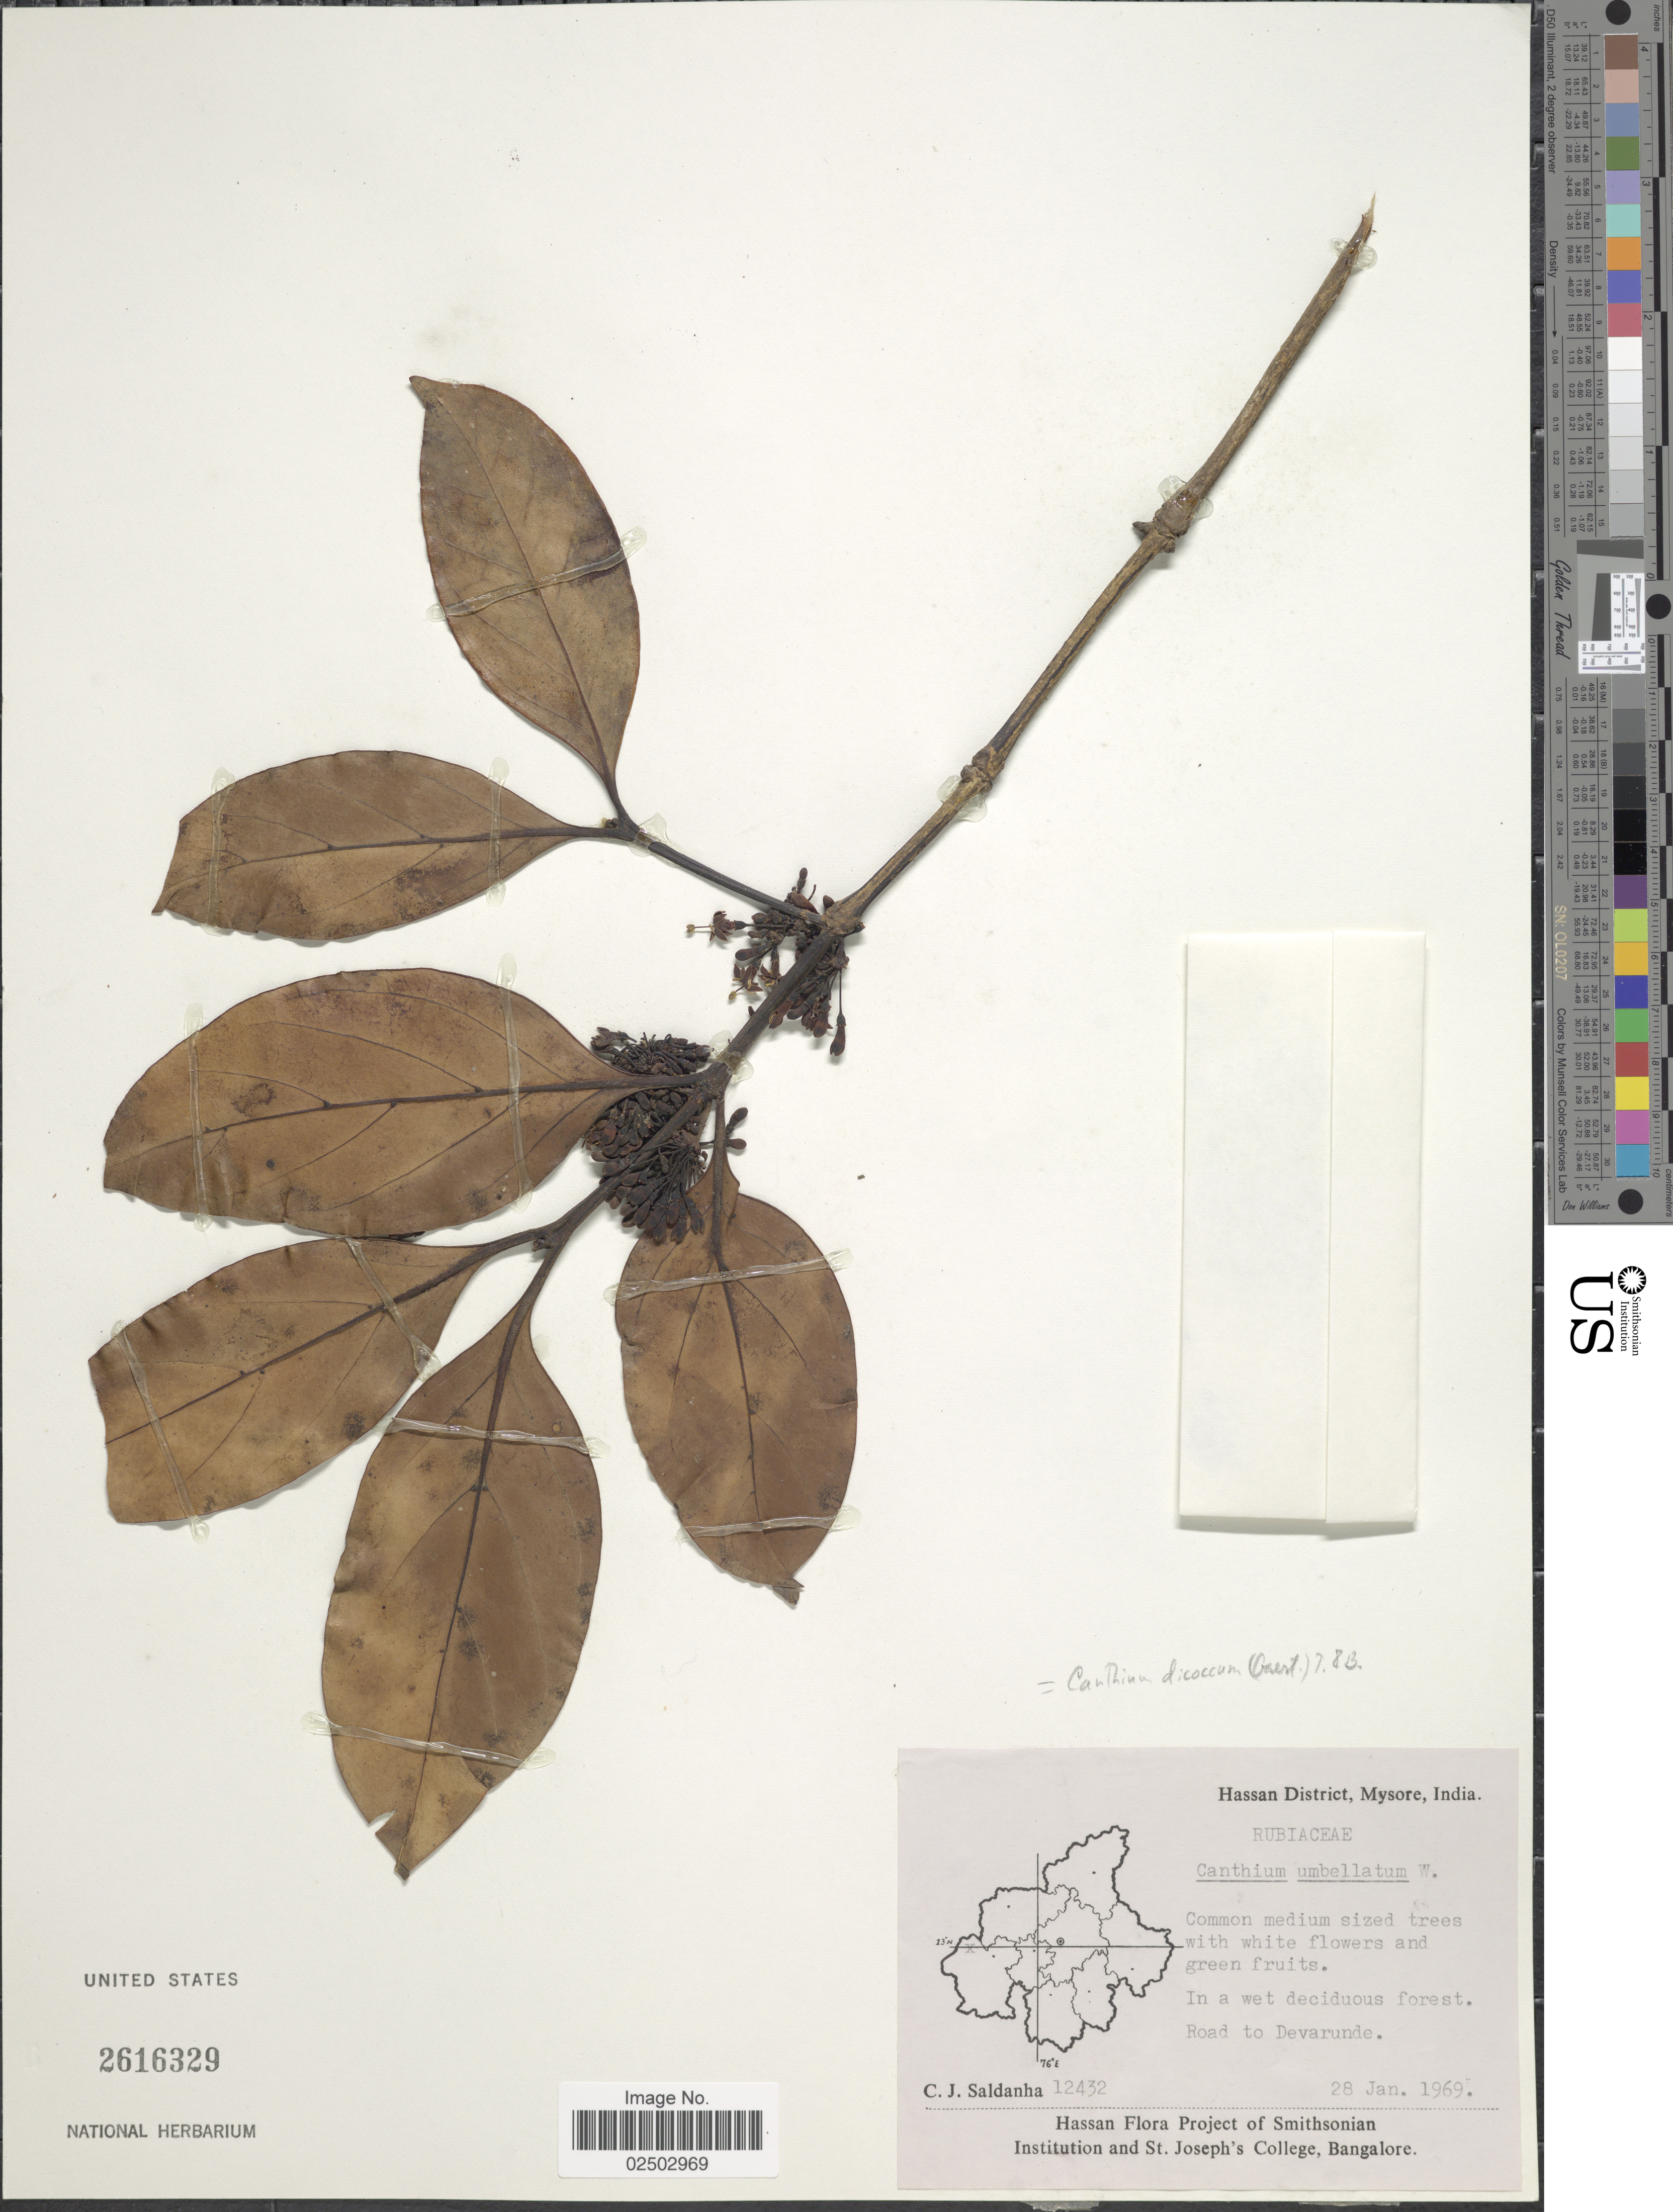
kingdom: Plantae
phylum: Tracheophyta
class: Magnoliopsida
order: Gentianales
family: Rubiaceae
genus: Canthium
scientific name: Canthium dicoccum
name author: (Gaertn.) Merr.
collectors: C. J. Saldanha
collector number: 12432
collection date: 1969-01-28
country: India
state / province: Karnataka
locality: Hassan District, Mysore, road to Devarunde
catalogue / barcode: US 2616329